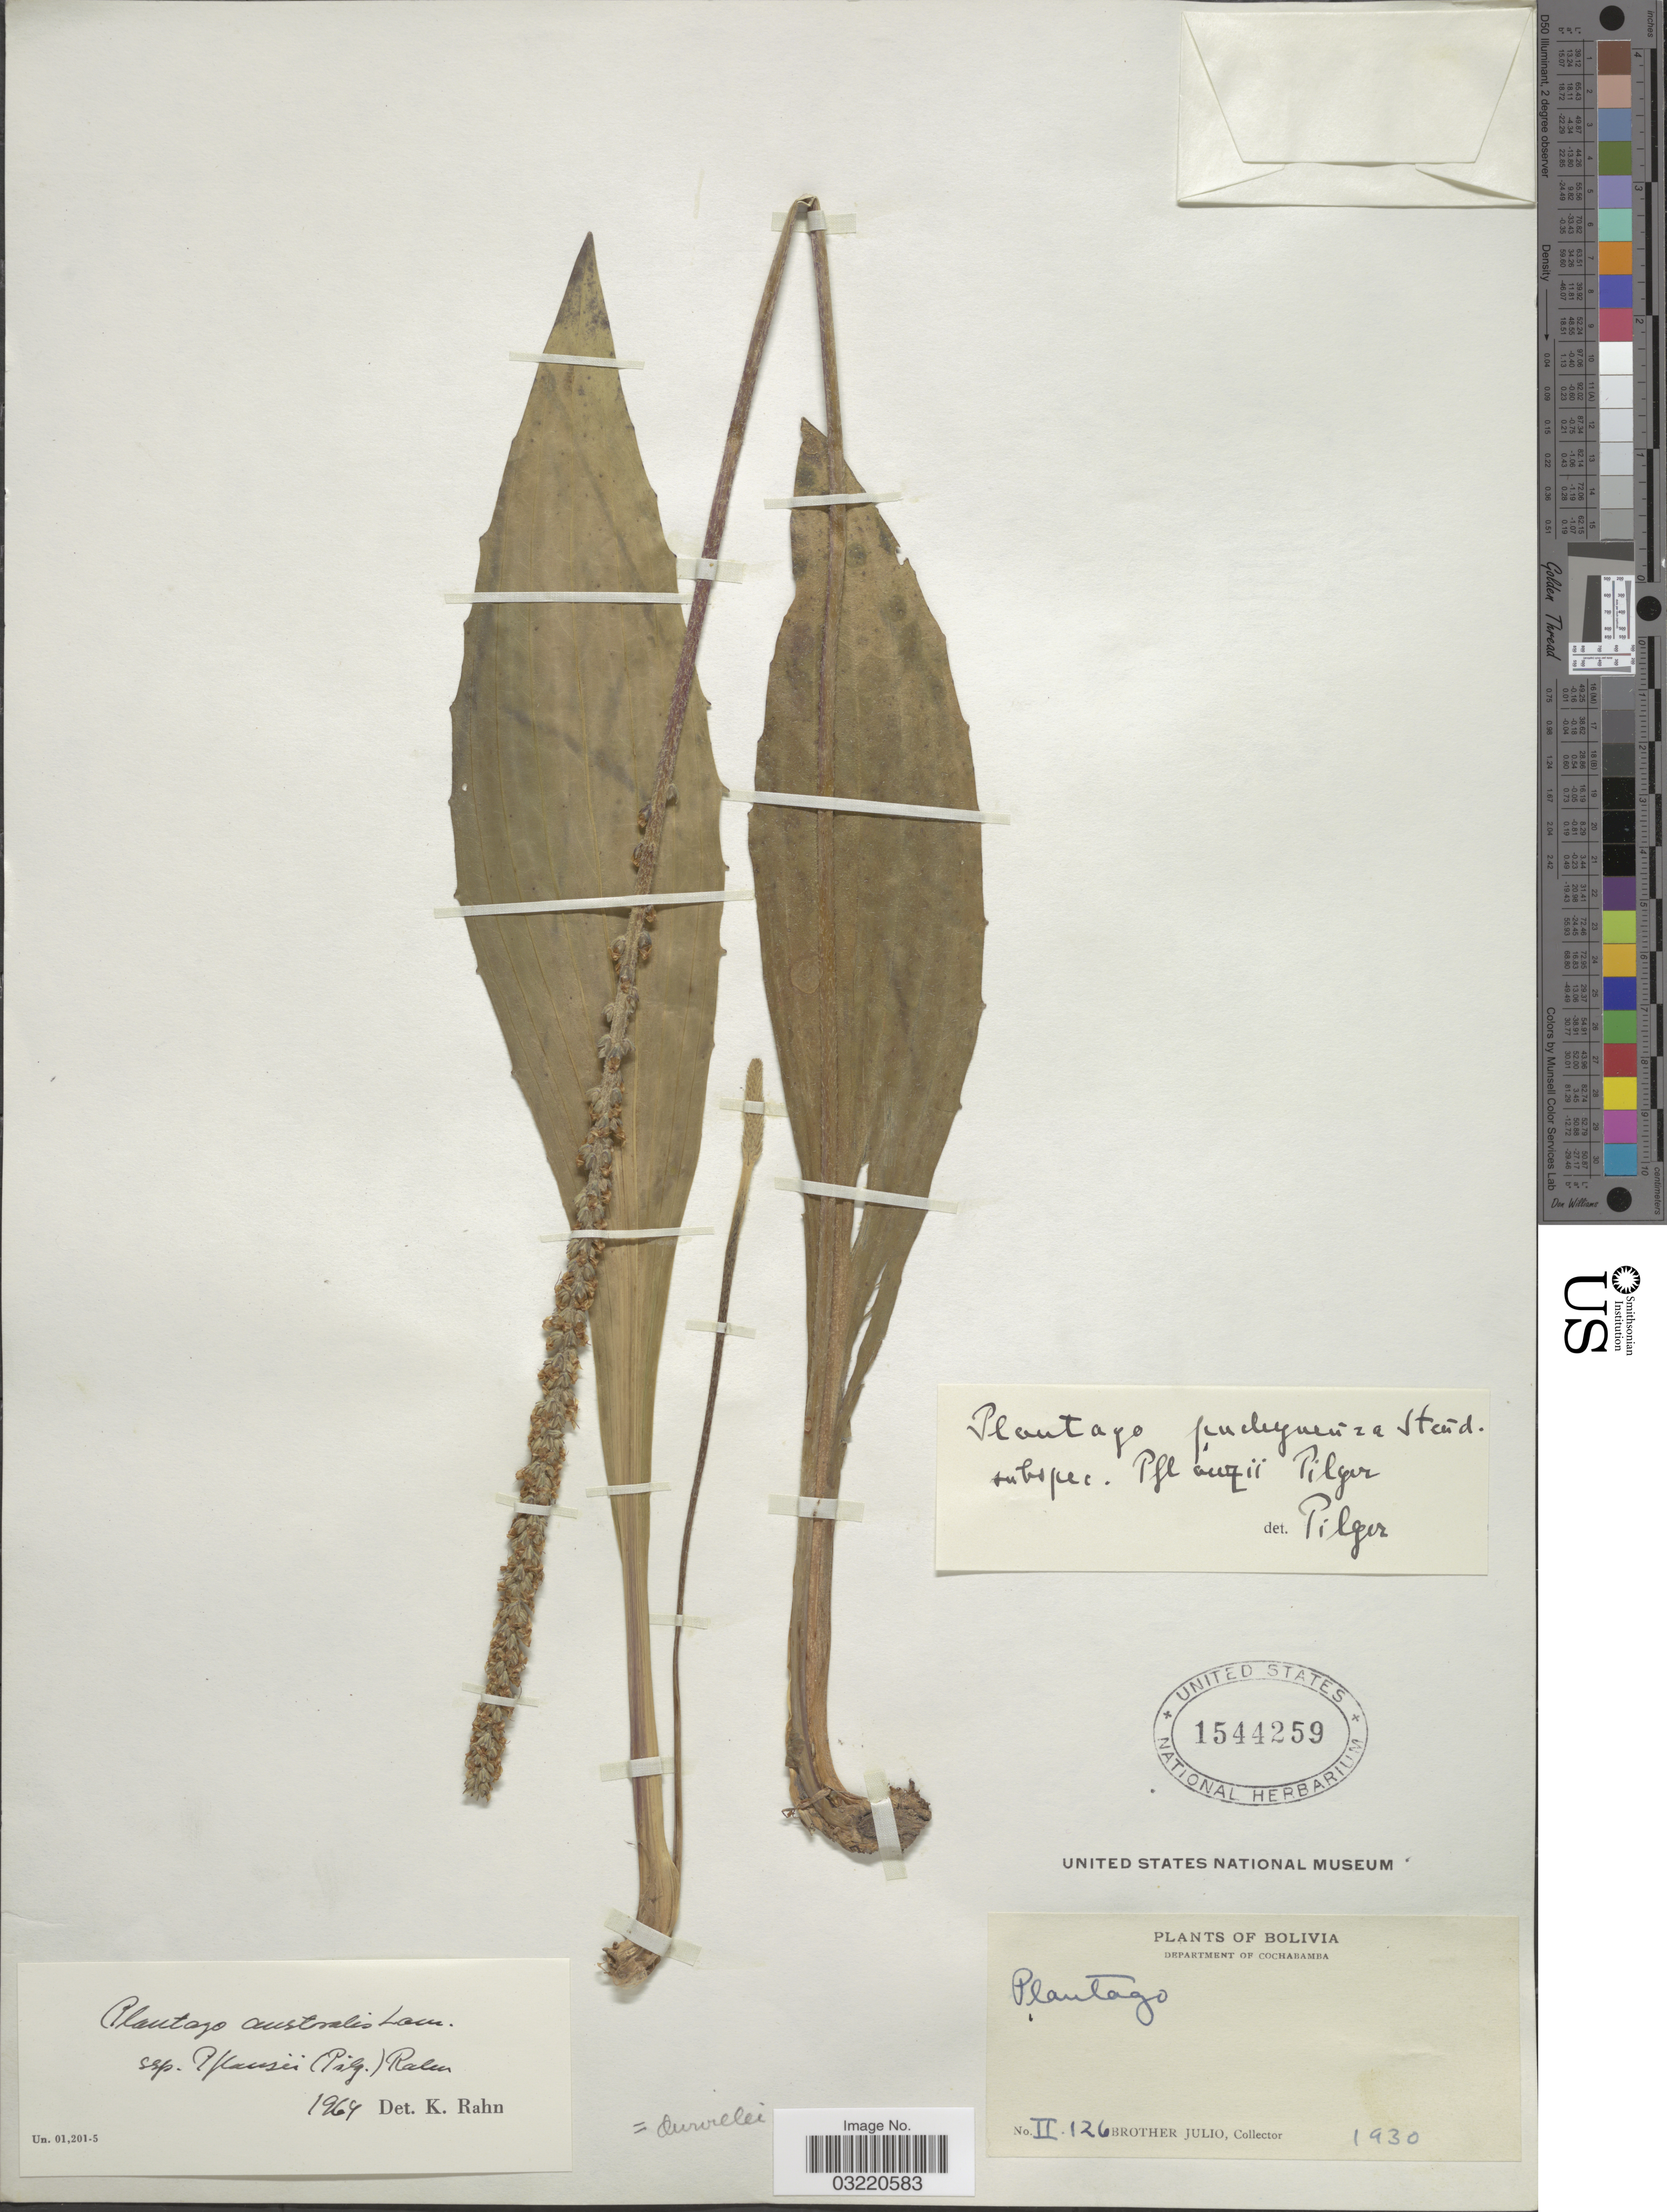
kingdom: Plantae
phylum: Tracheophyta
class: Magnoliopsida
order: Lamiales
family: Plantaginaceae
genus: Plantago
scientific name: Plantago pflanzii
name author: (Pilg.) Rahn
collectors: Bro. Julio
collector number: II.126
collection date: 1930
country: Bolivia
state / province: Cochabamba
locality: Department of Cochabamba.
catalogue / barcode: US 1544259